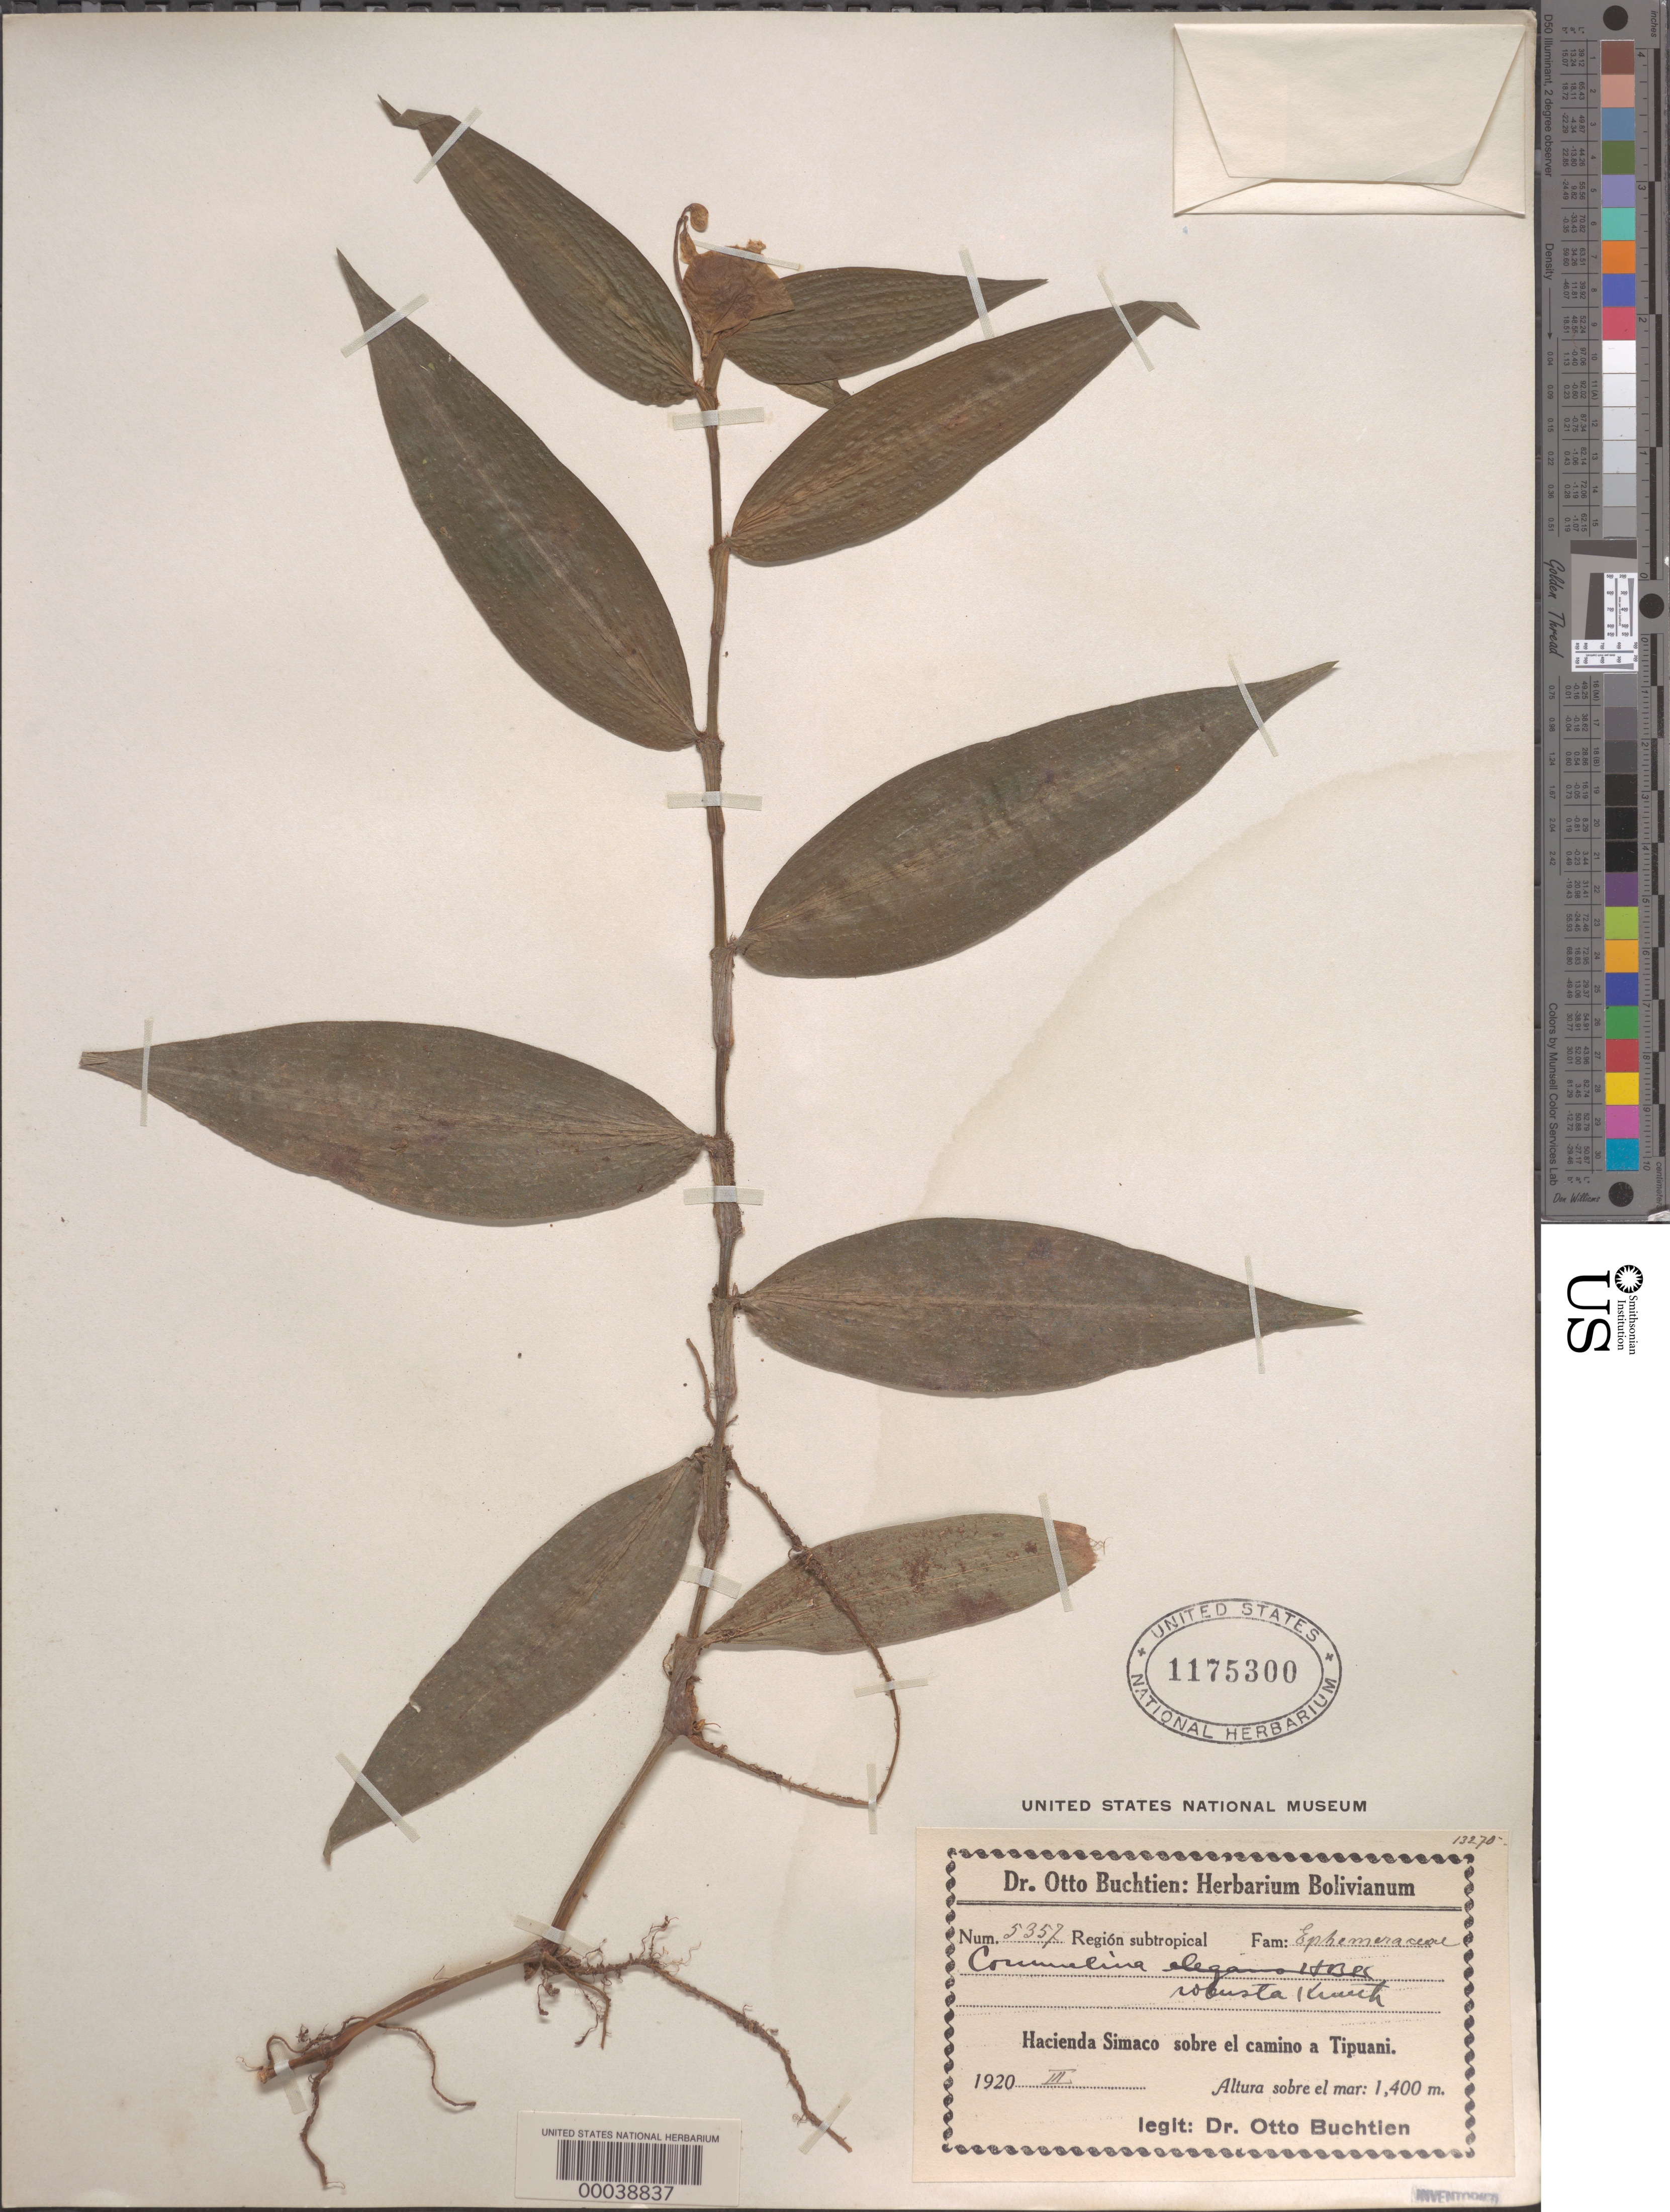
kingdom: Plantae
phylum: Tracheophyta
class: Liliopsida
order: Commelinales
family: Commelinaceae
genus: Commelina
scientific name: Commelina obliqua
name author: Vahl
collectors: O. Buchtien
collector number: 5357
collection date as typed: Mar 1920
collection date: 1920-03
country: Bolivia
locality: Hacienda Simaco; along road to Tipuani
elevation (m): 1400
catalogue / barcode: US 1175300